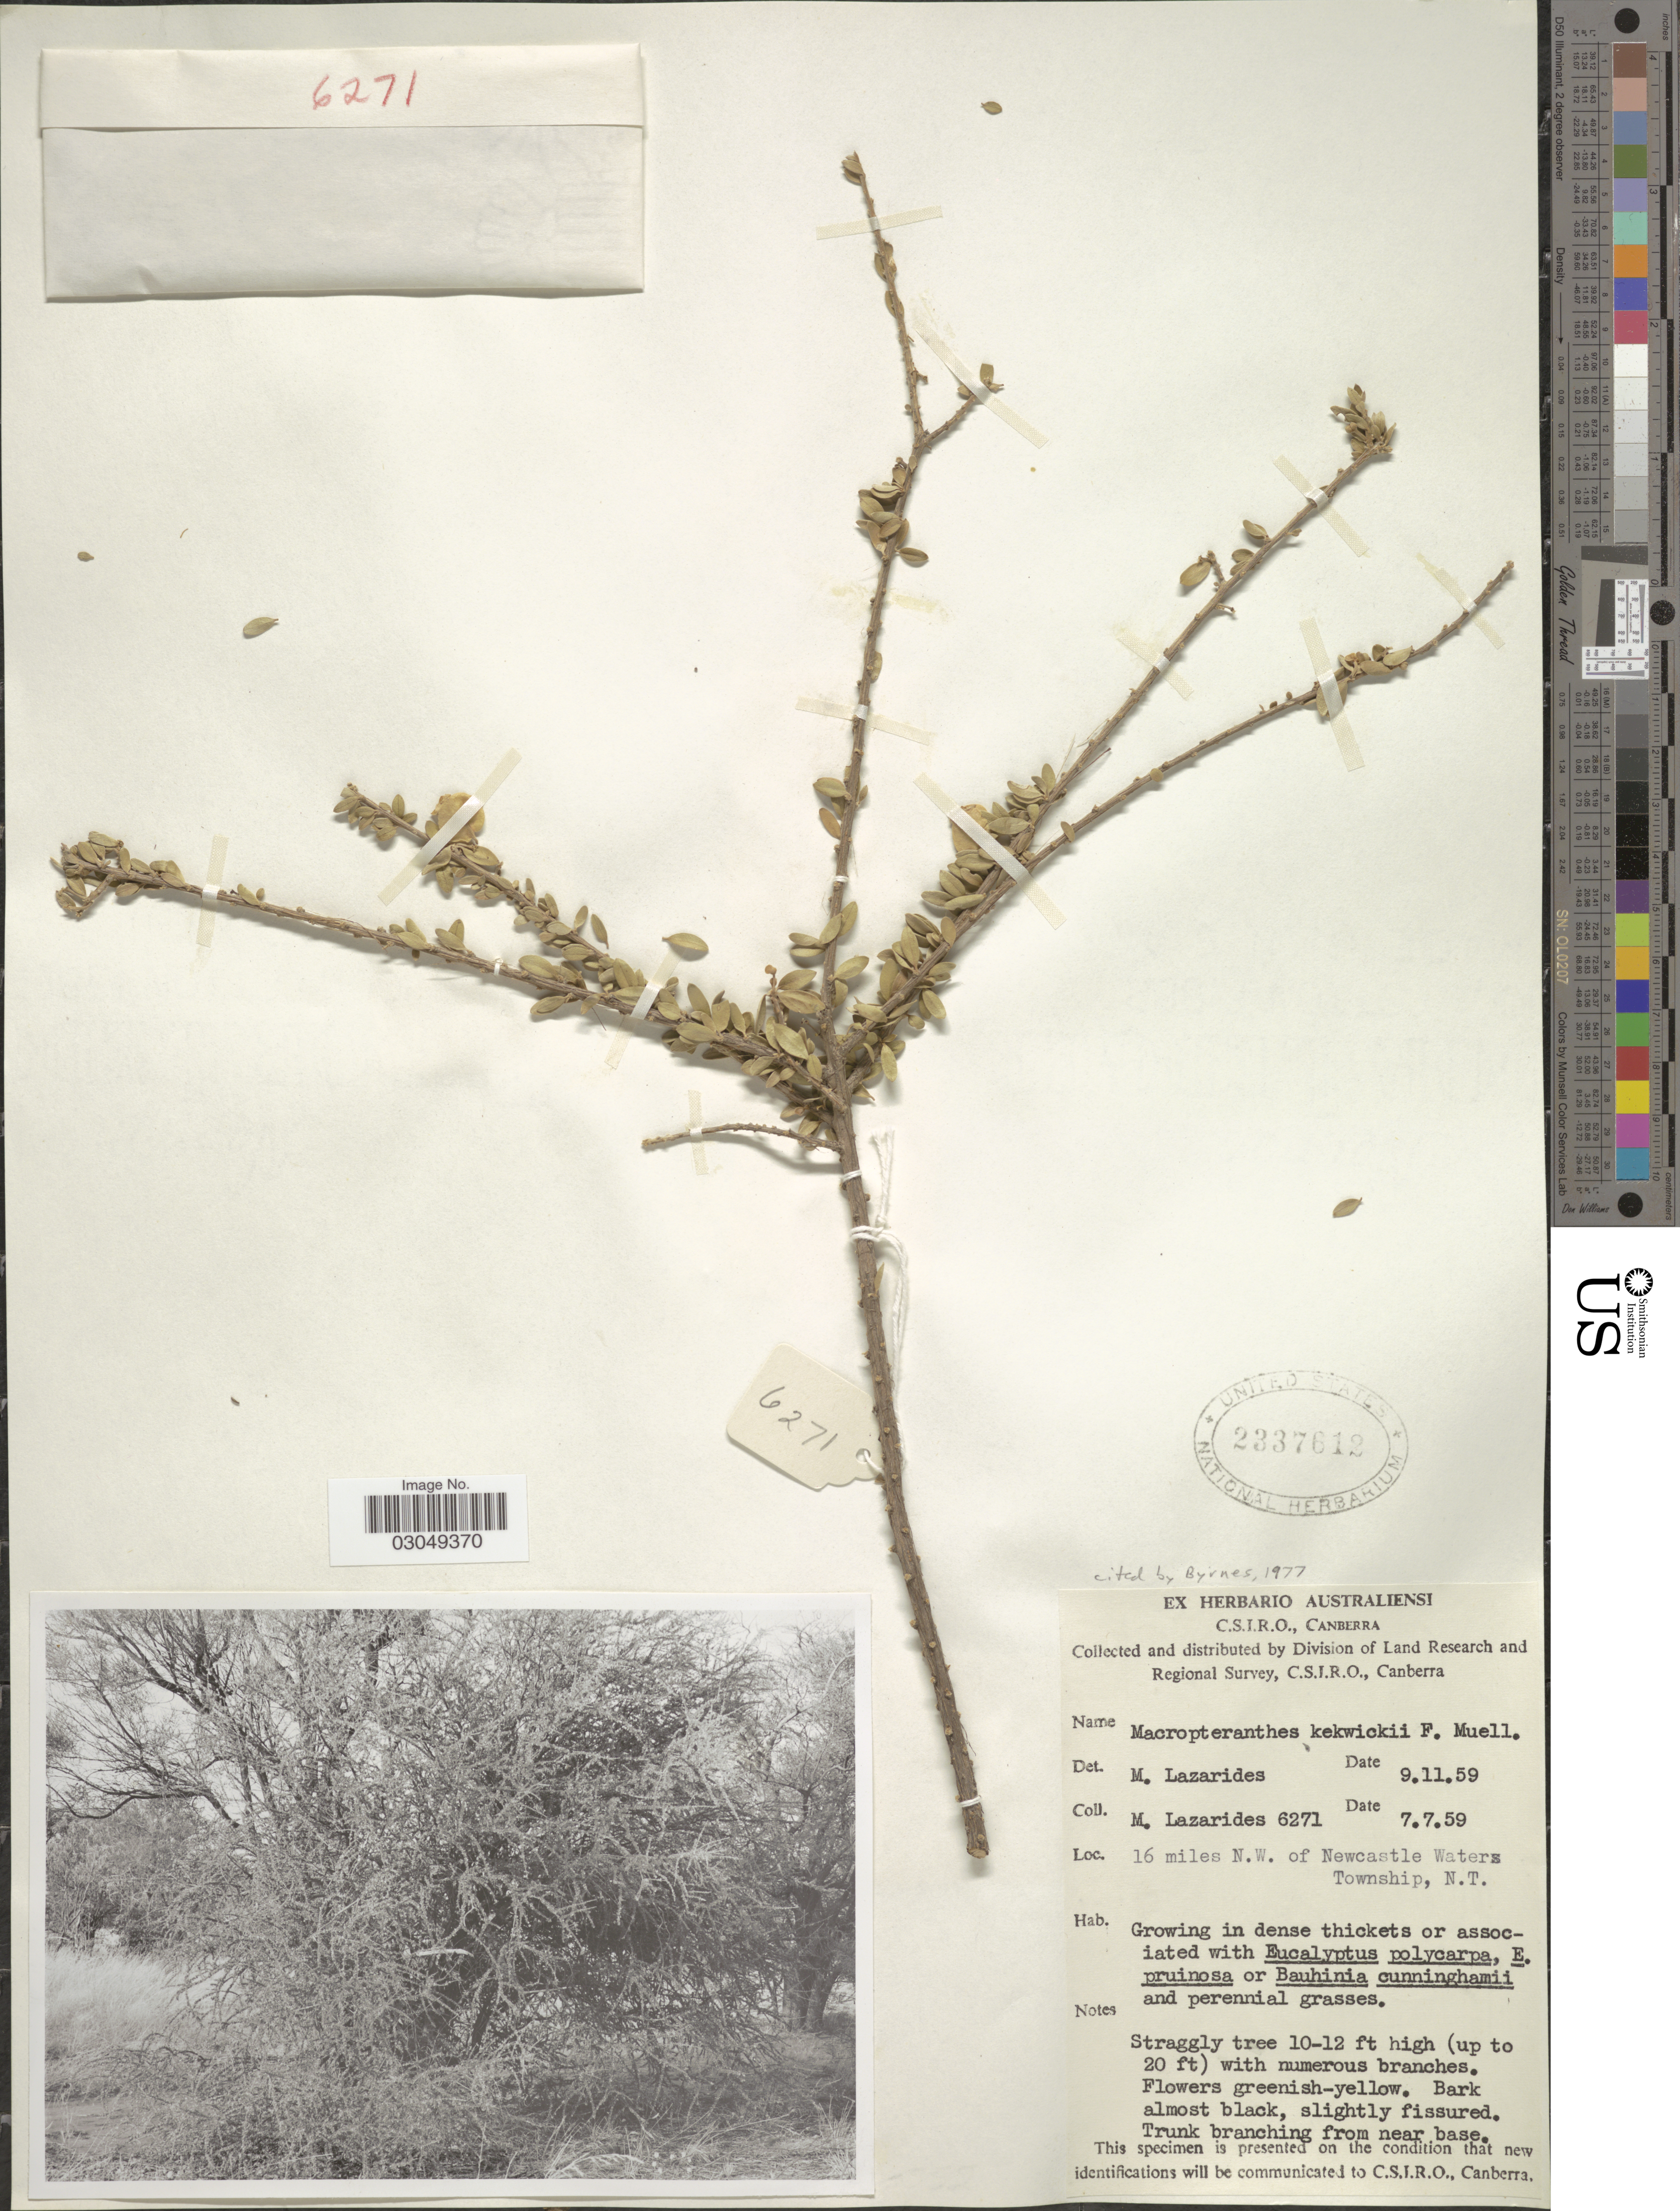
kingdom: Plantae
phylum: Tracheophyta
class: Magnoliopsida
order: Myrtales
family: Combretaceae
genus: Macropteranthes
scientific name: Macropteranthes kekwickii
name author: F. Muell.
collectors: M. Lazarides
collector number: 6271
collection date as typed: Transcribed d/m/y: 7/7/59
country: Australia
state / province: Northern Territory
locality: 16 miles N.W. of Newcastle Water Township.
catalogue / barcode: US 2337612